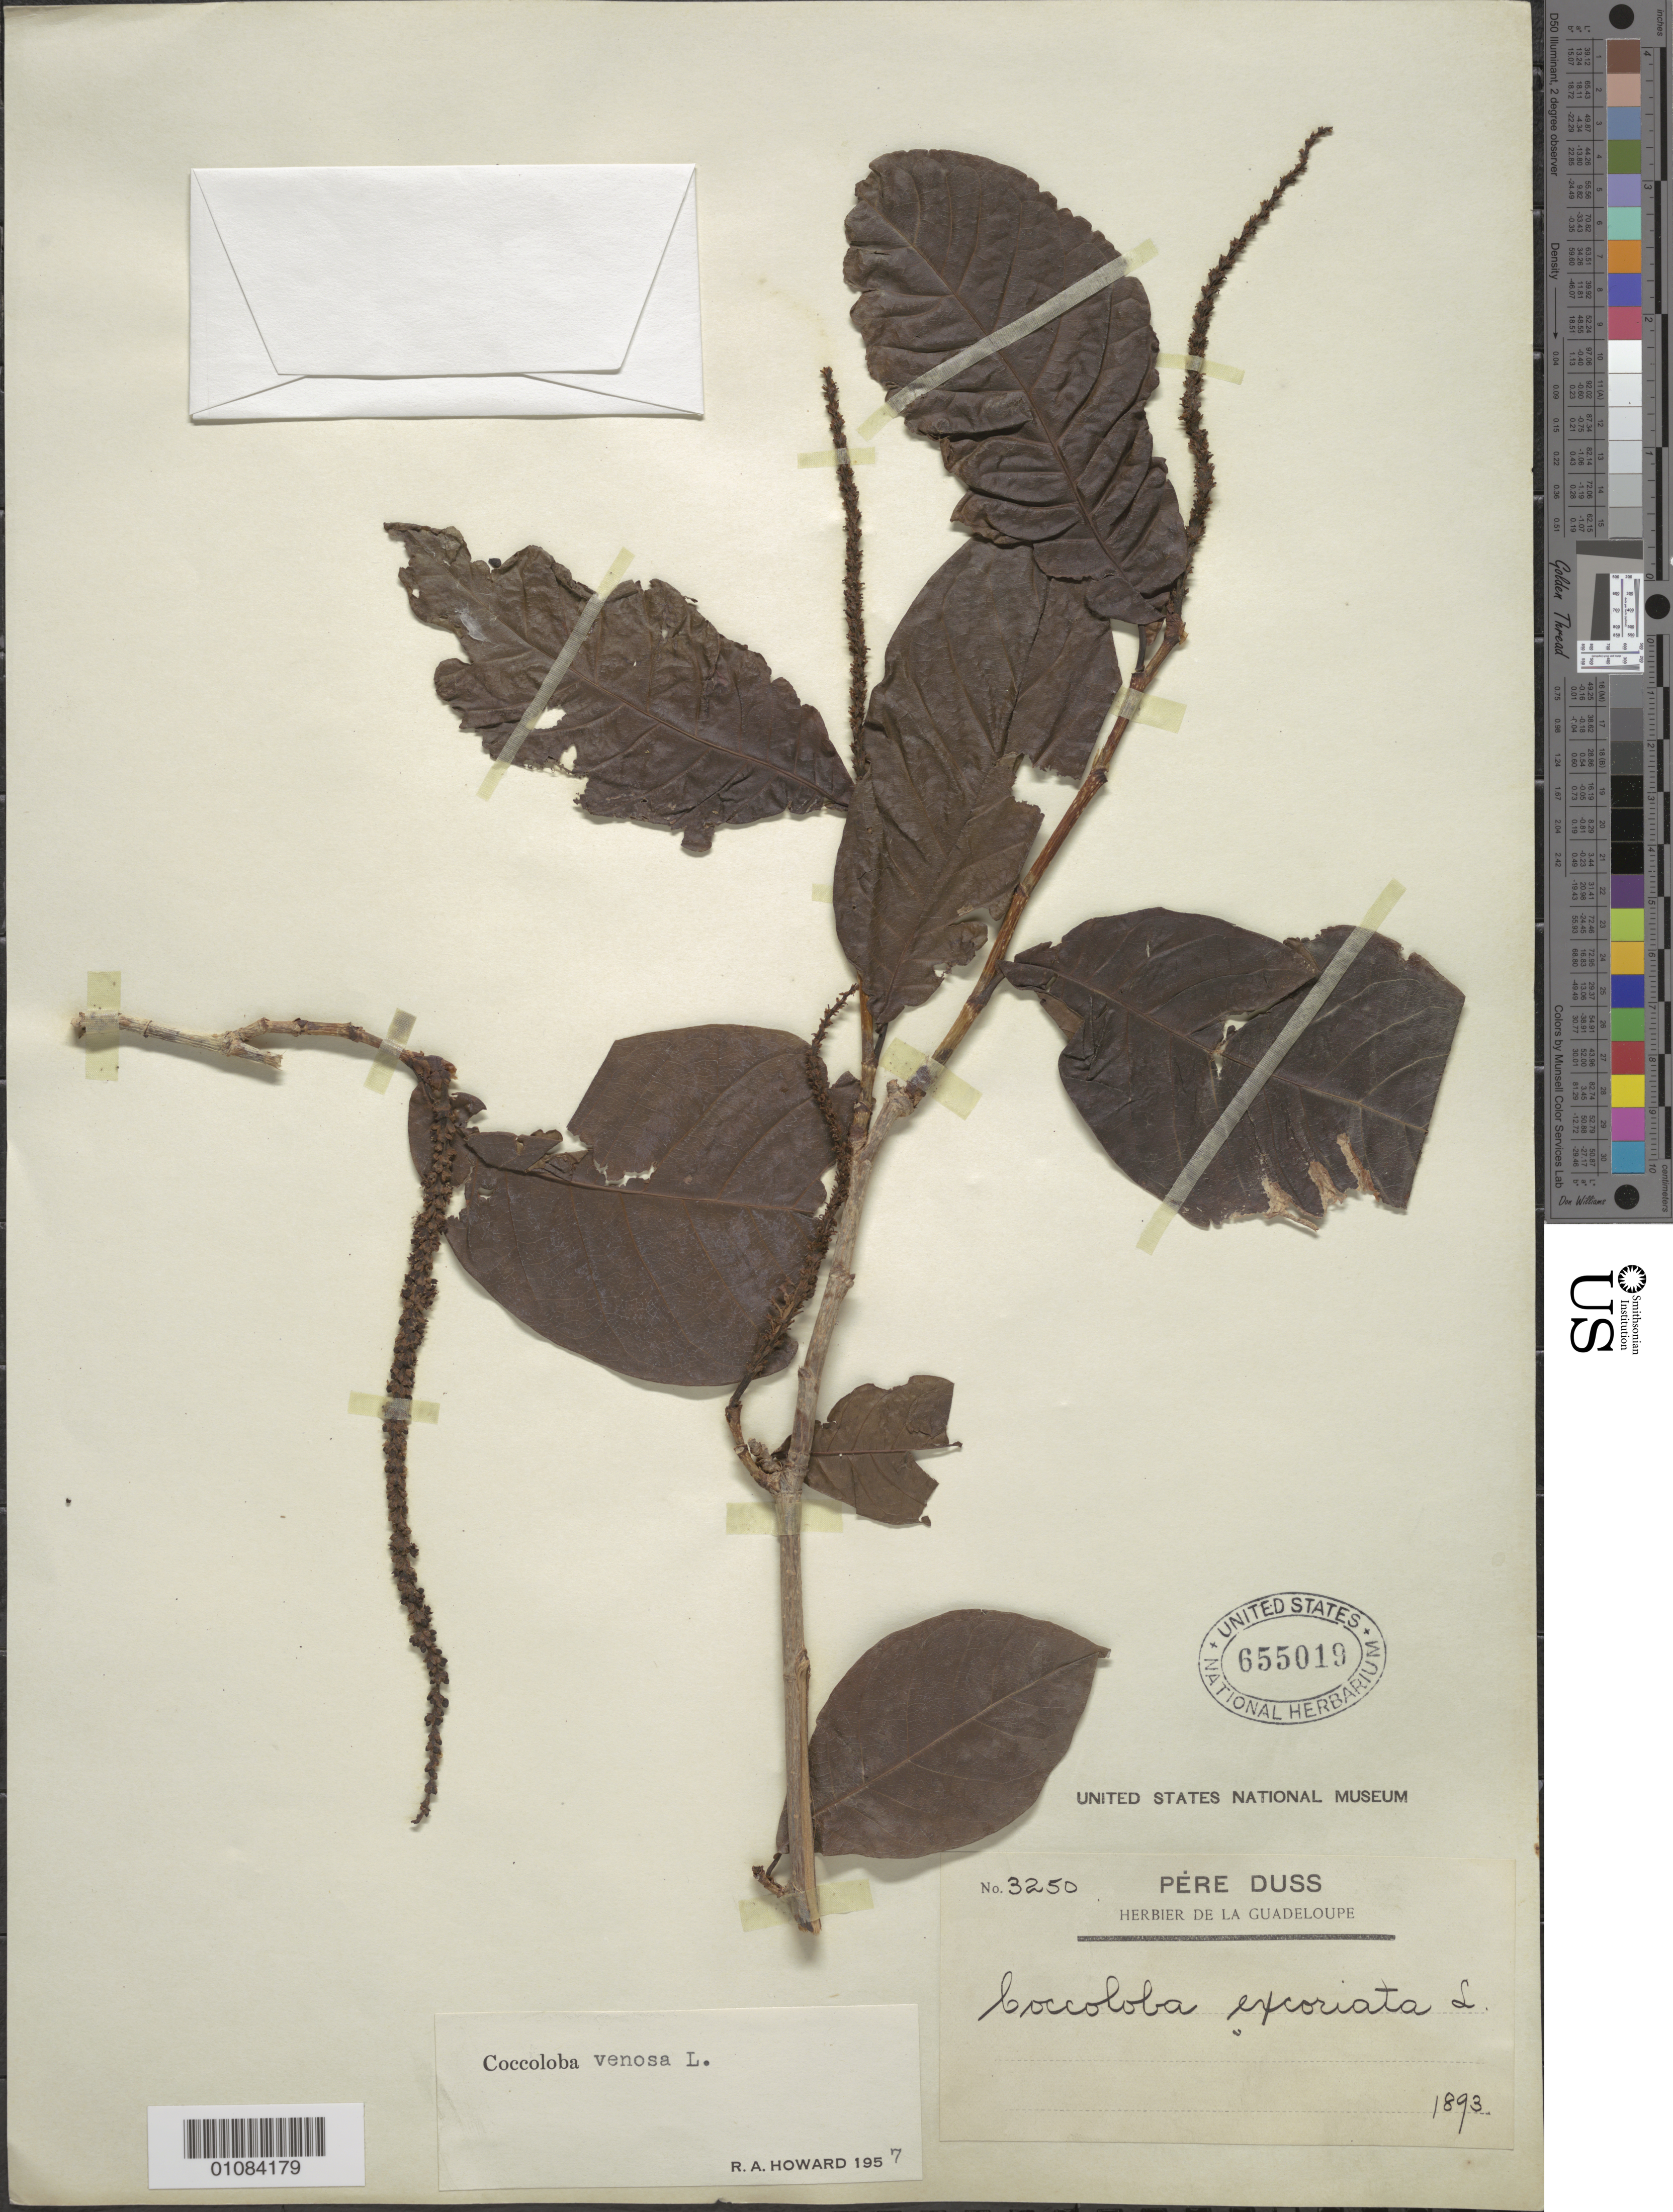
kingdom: Plantae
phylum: Tracheophyta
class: Magnoliopsida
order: Caryophyllales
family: Polygonaceae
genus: Coccoloba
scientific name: Coccoloba venosa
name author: L.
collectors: Père Duss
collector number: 3250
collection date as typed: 1893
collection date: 1893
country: Guadeloupe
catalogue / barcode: US 655019